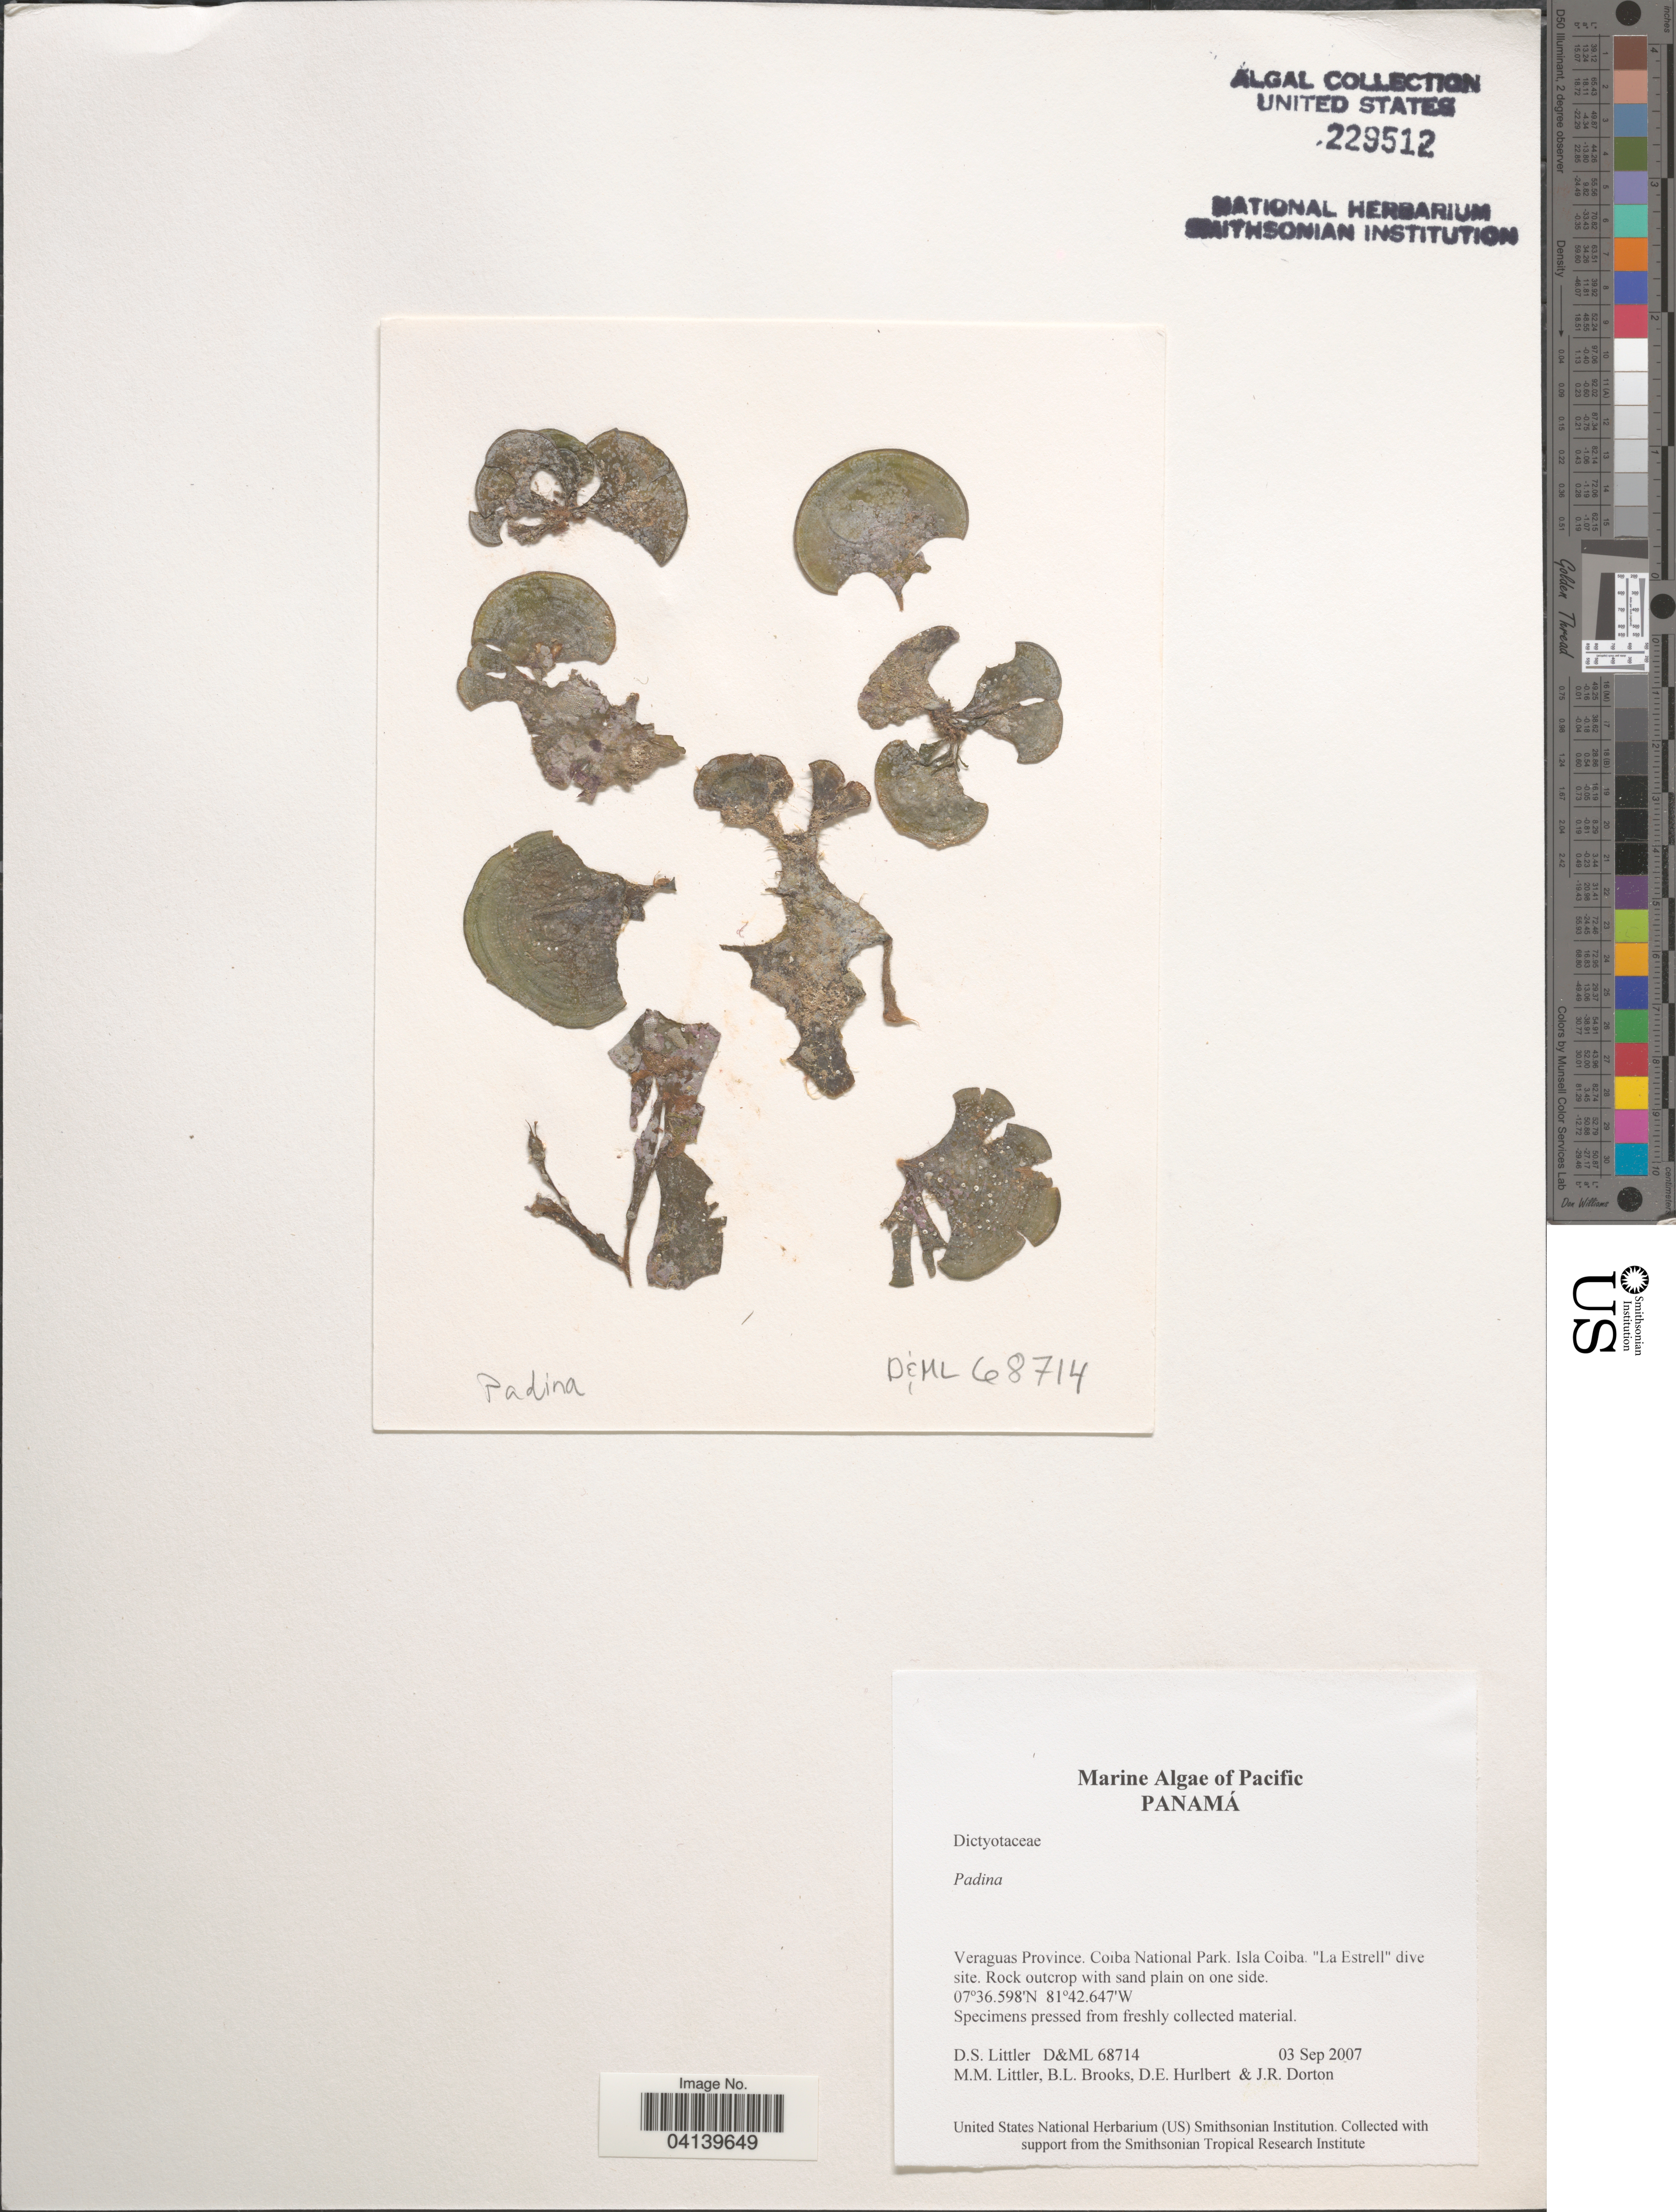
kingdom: Chromista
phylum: Ochrophyta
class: Phaeophyceae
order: Dictyotales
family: Dictyotaceae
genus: Padina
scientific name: Padina sp.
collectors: D. S. Littler, B. Brooks, D. Hurlbert & J. Dorton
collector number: D&ML68714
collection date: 2007-09-03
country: Panama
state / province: Veraguas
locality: Coiba National Park. Isla Coiba. "La Estrell" dive site. Rock outcrop with sand plain on one side.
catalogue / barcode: US 229512